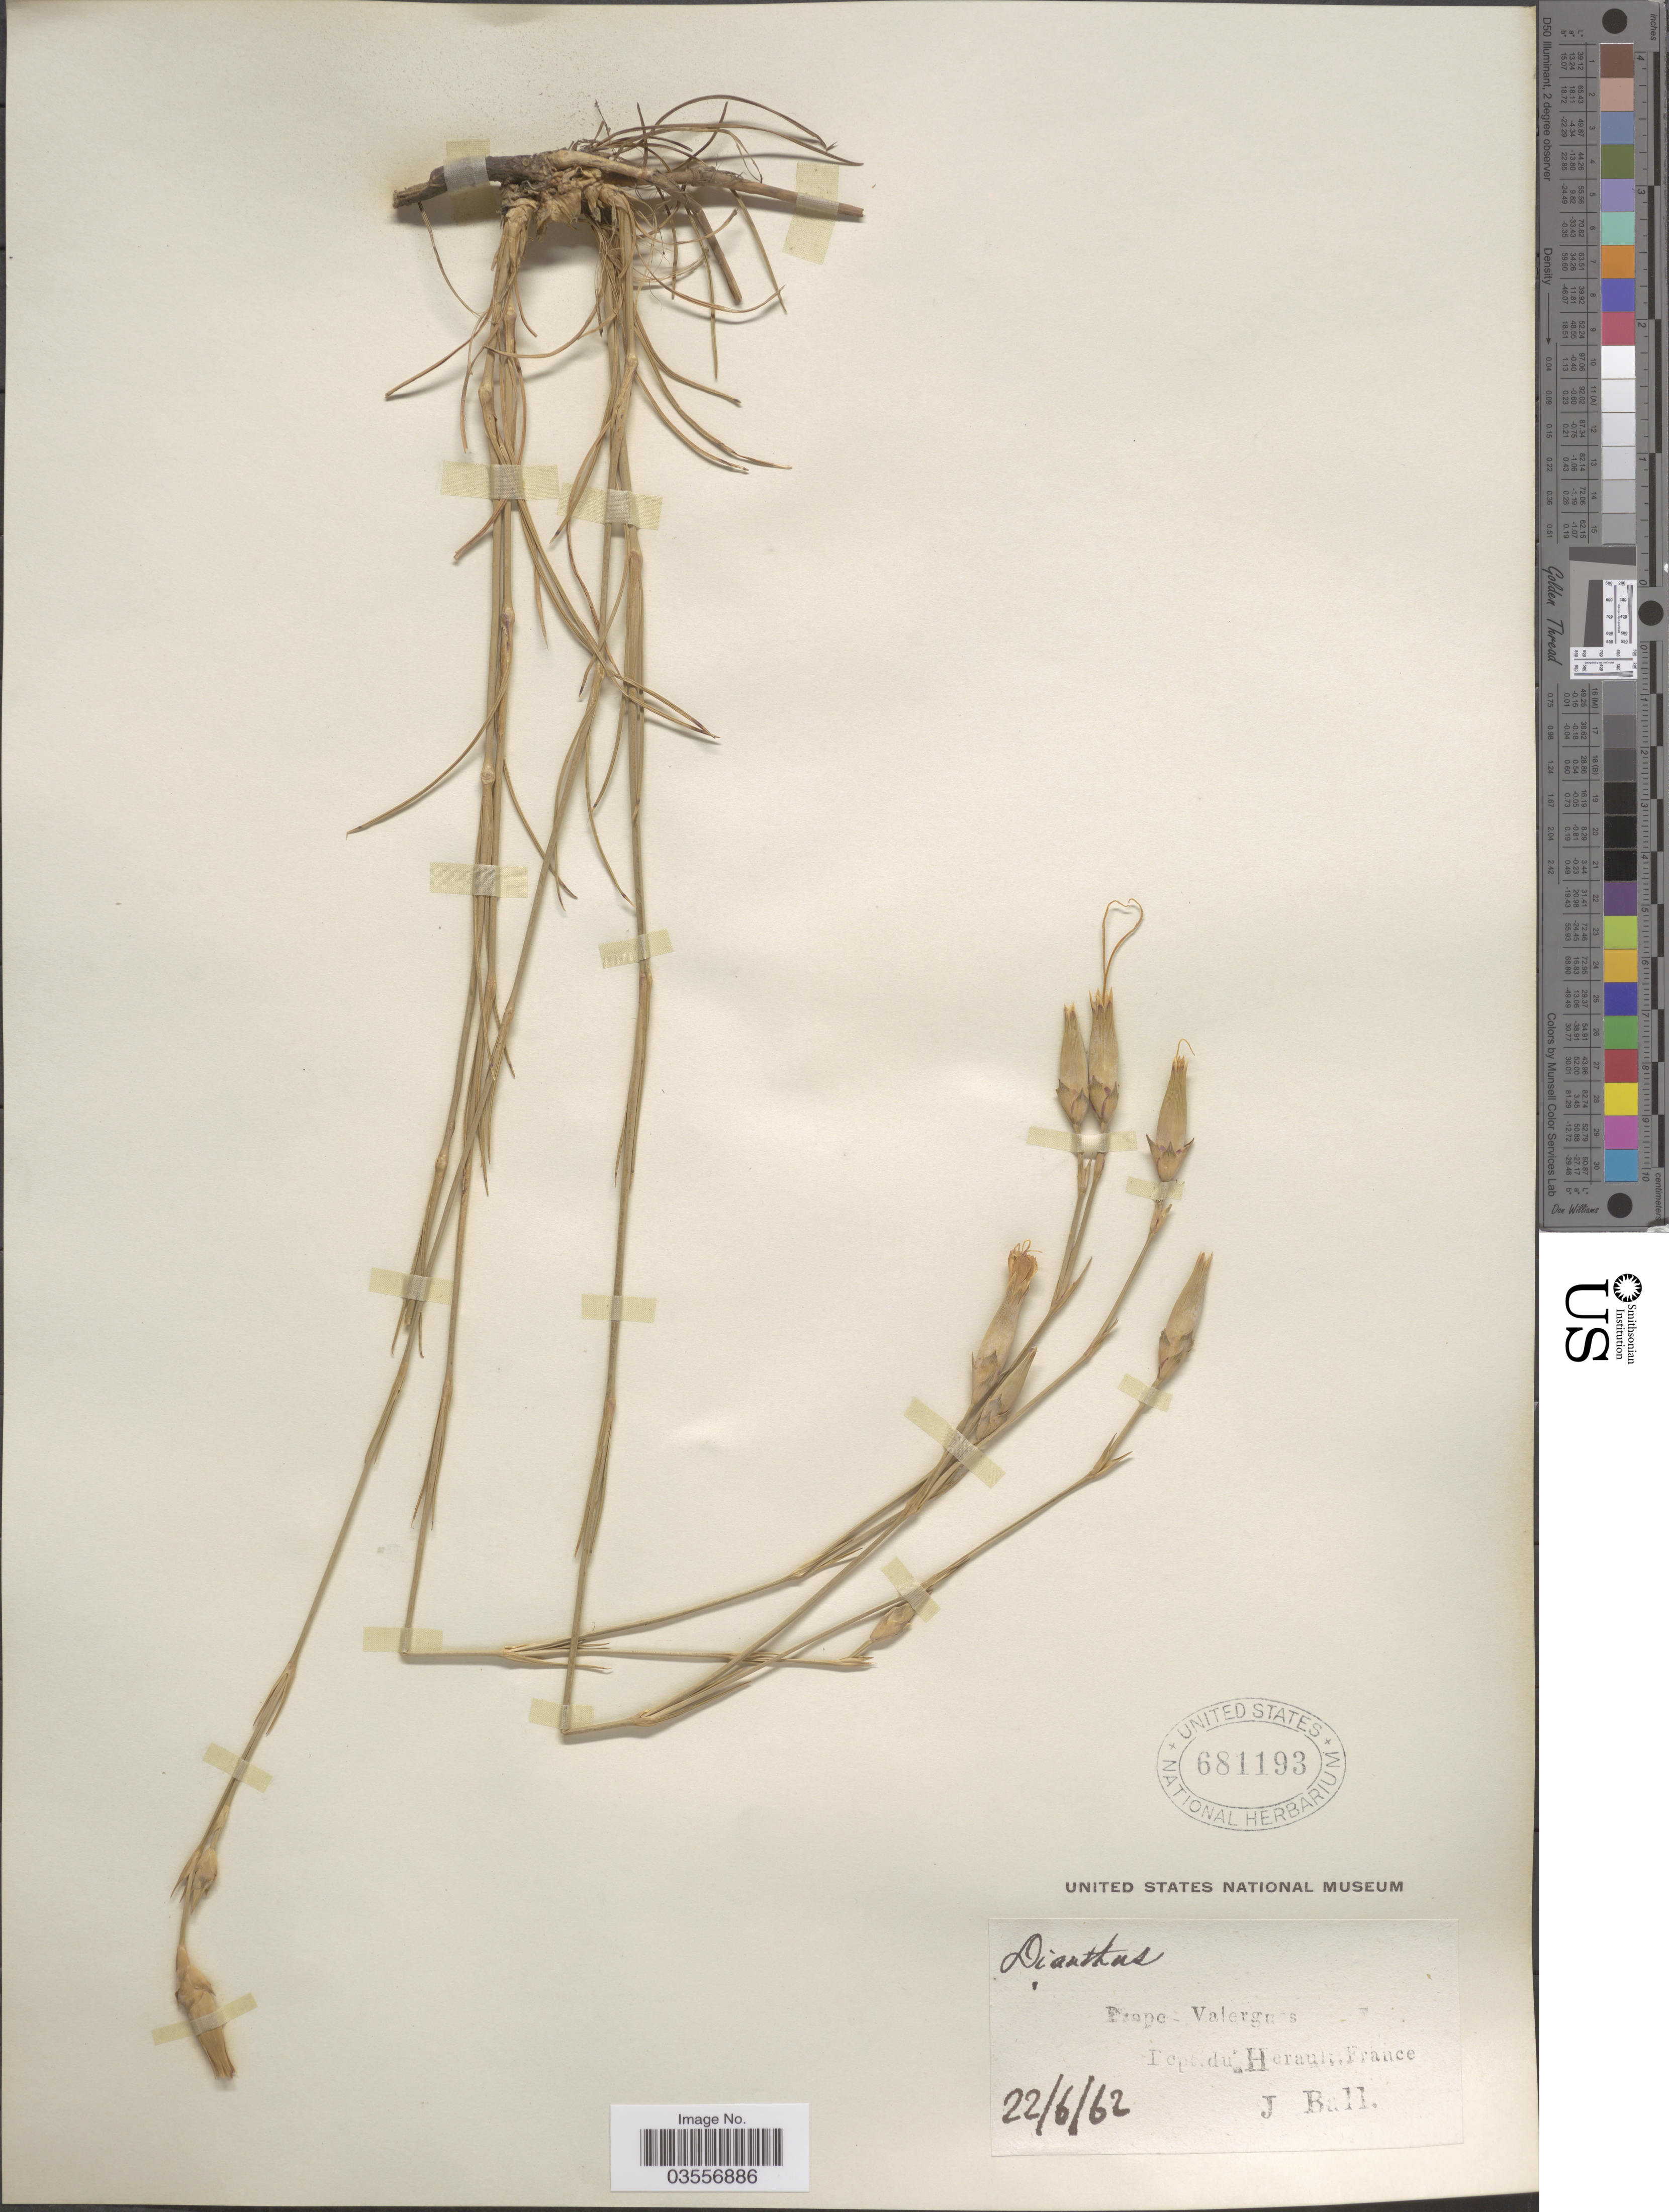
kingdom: Plantae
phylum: Tracheophyta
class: Magnoliopsida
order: Caryophyllales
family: Caryophyllaceae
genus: Dianthus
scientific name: Dianthus sp.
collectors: J. Ball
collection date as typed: Transcribed d/m/y: 22/6/62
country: France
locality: Prope Valerga [illegible text]s. Dept. du Herault.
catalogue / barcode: US 681193